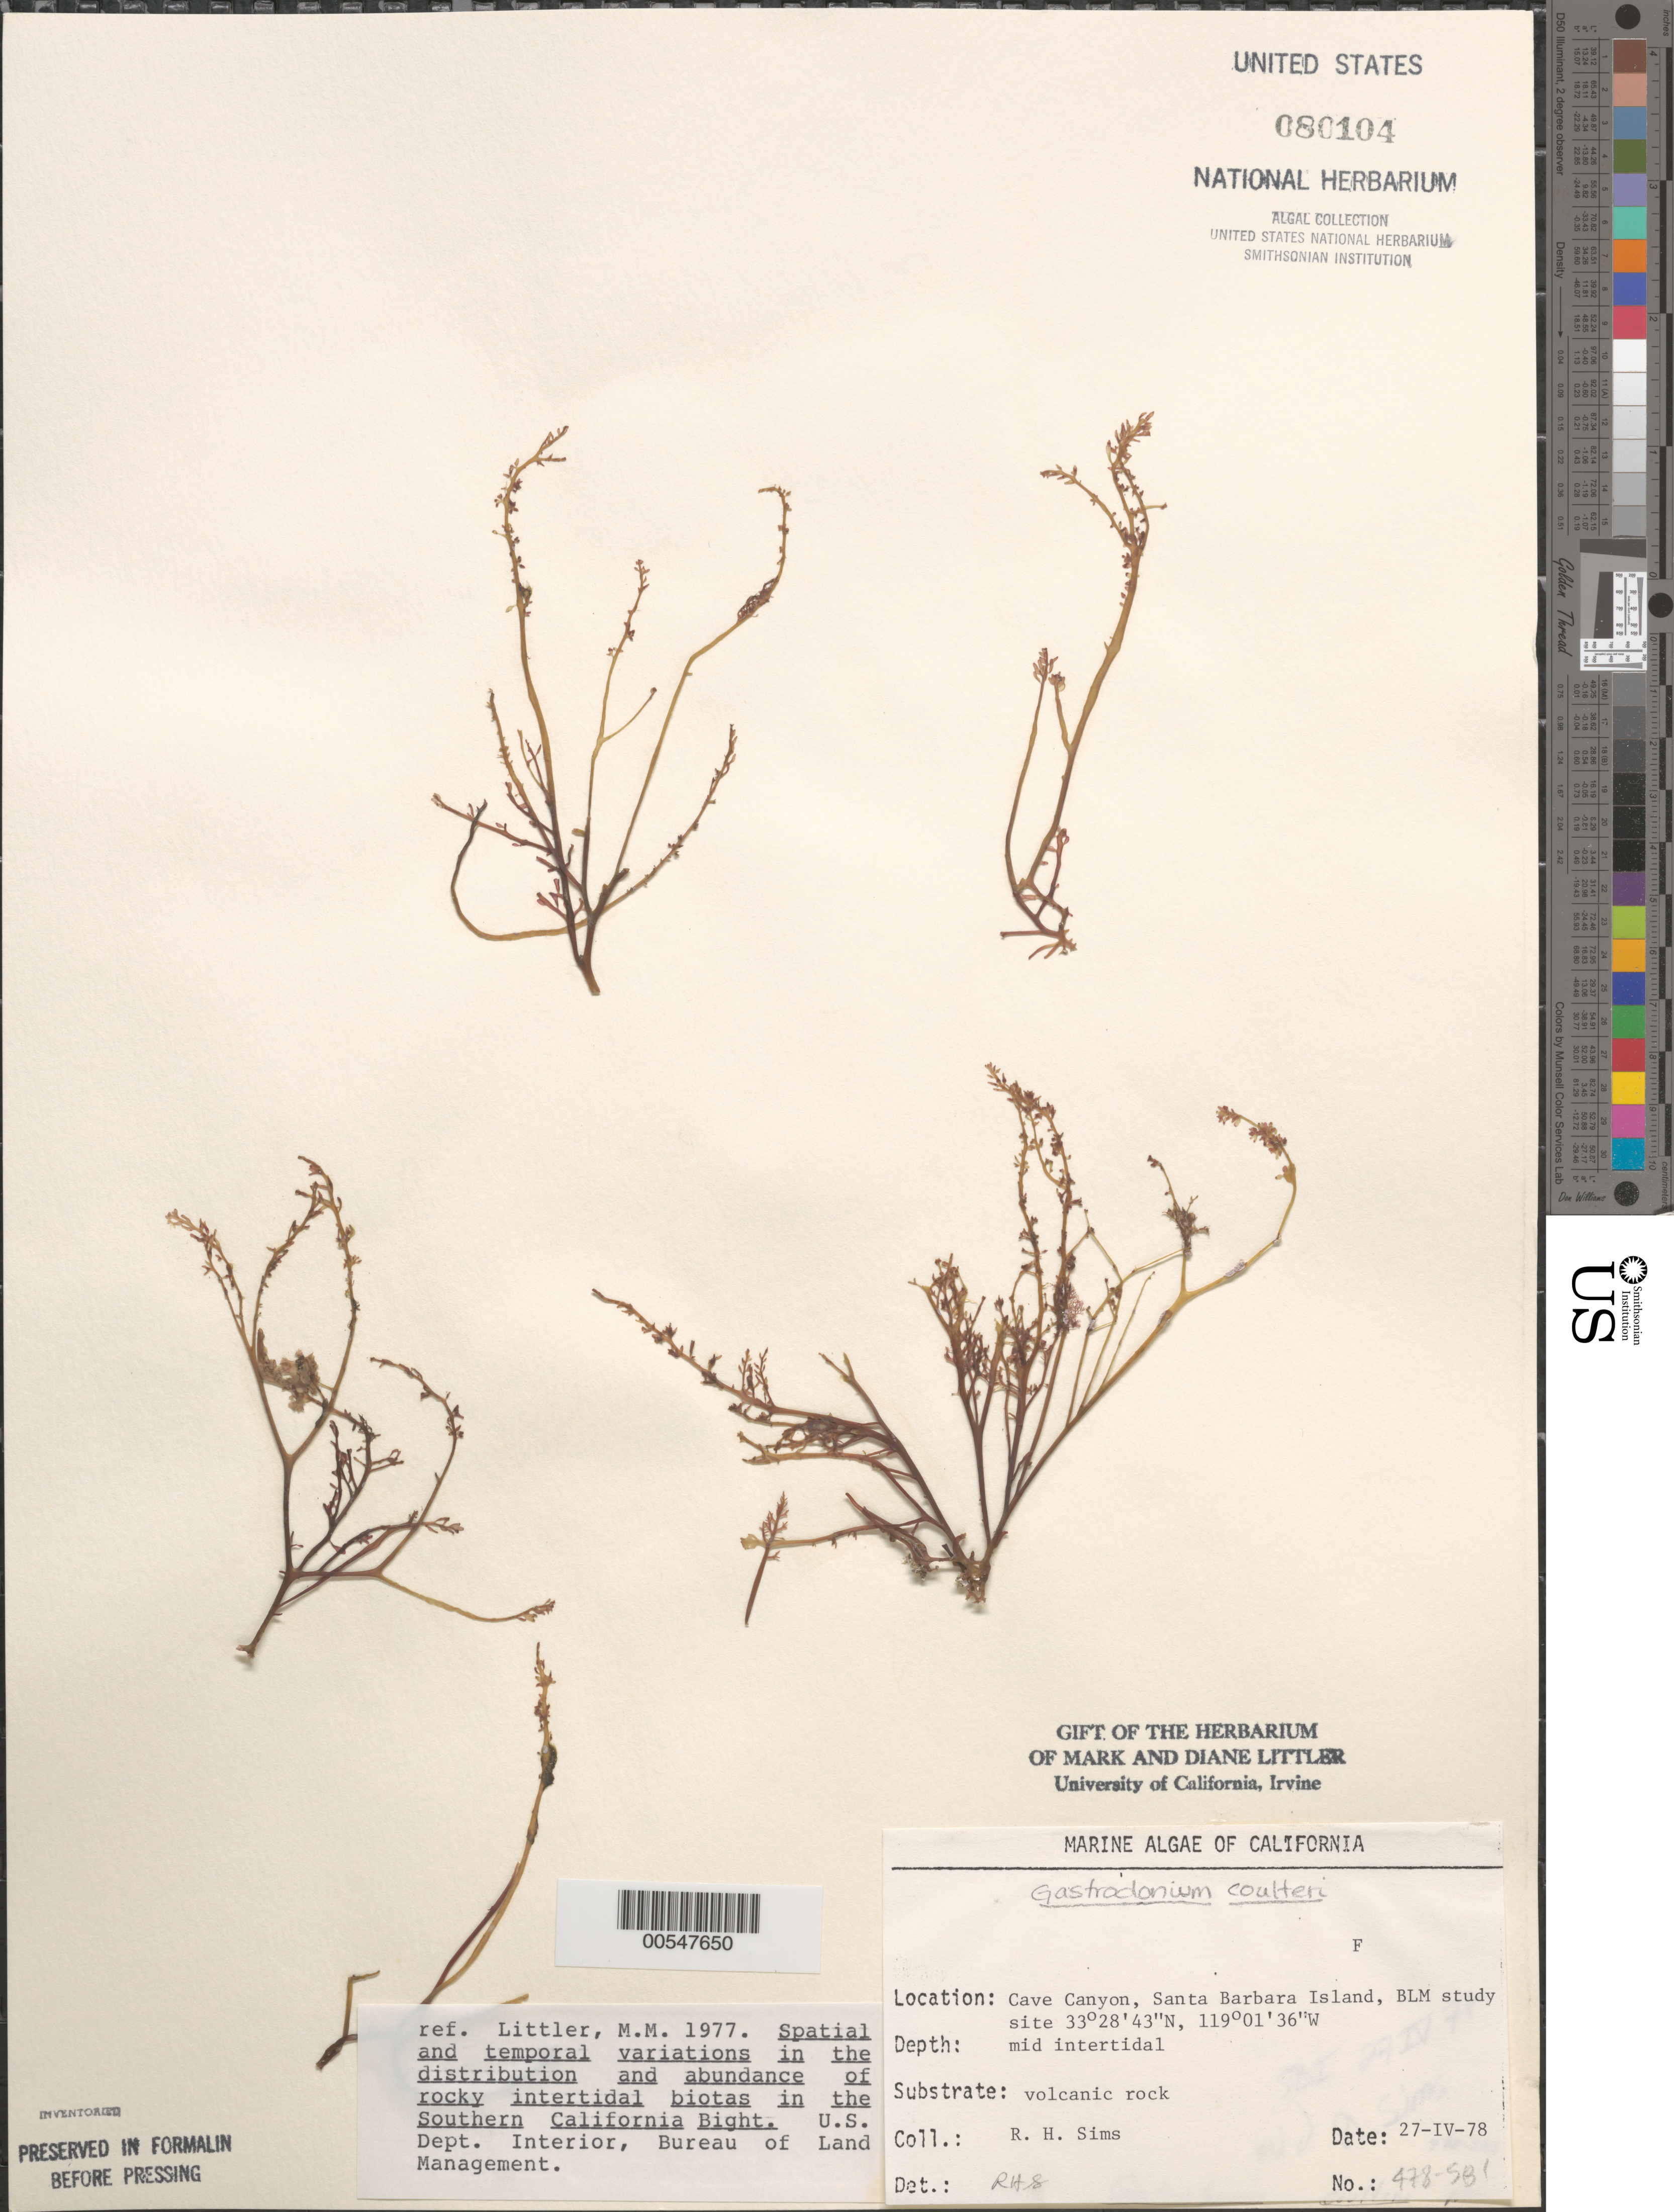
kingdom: Plantae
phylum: Rhodophyta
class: Florideophyceae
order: Gelidiales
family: Gelidiaceae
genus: Gelidium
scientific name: Gelidium coulteri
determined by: Sims, Robert H.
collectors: R. H. Sims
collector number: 478-SBI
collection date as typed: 27 Apr 1978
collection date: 1978-04-27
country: United States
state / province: California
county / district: Santa Barbara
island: Santa Barbara Island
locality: Cave Canyon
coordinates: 33 28' 43" N, 119 01' 36" W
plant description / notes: BLM-SOCALBIGHT Rocky Intertidal Survey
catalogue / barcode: US 80104